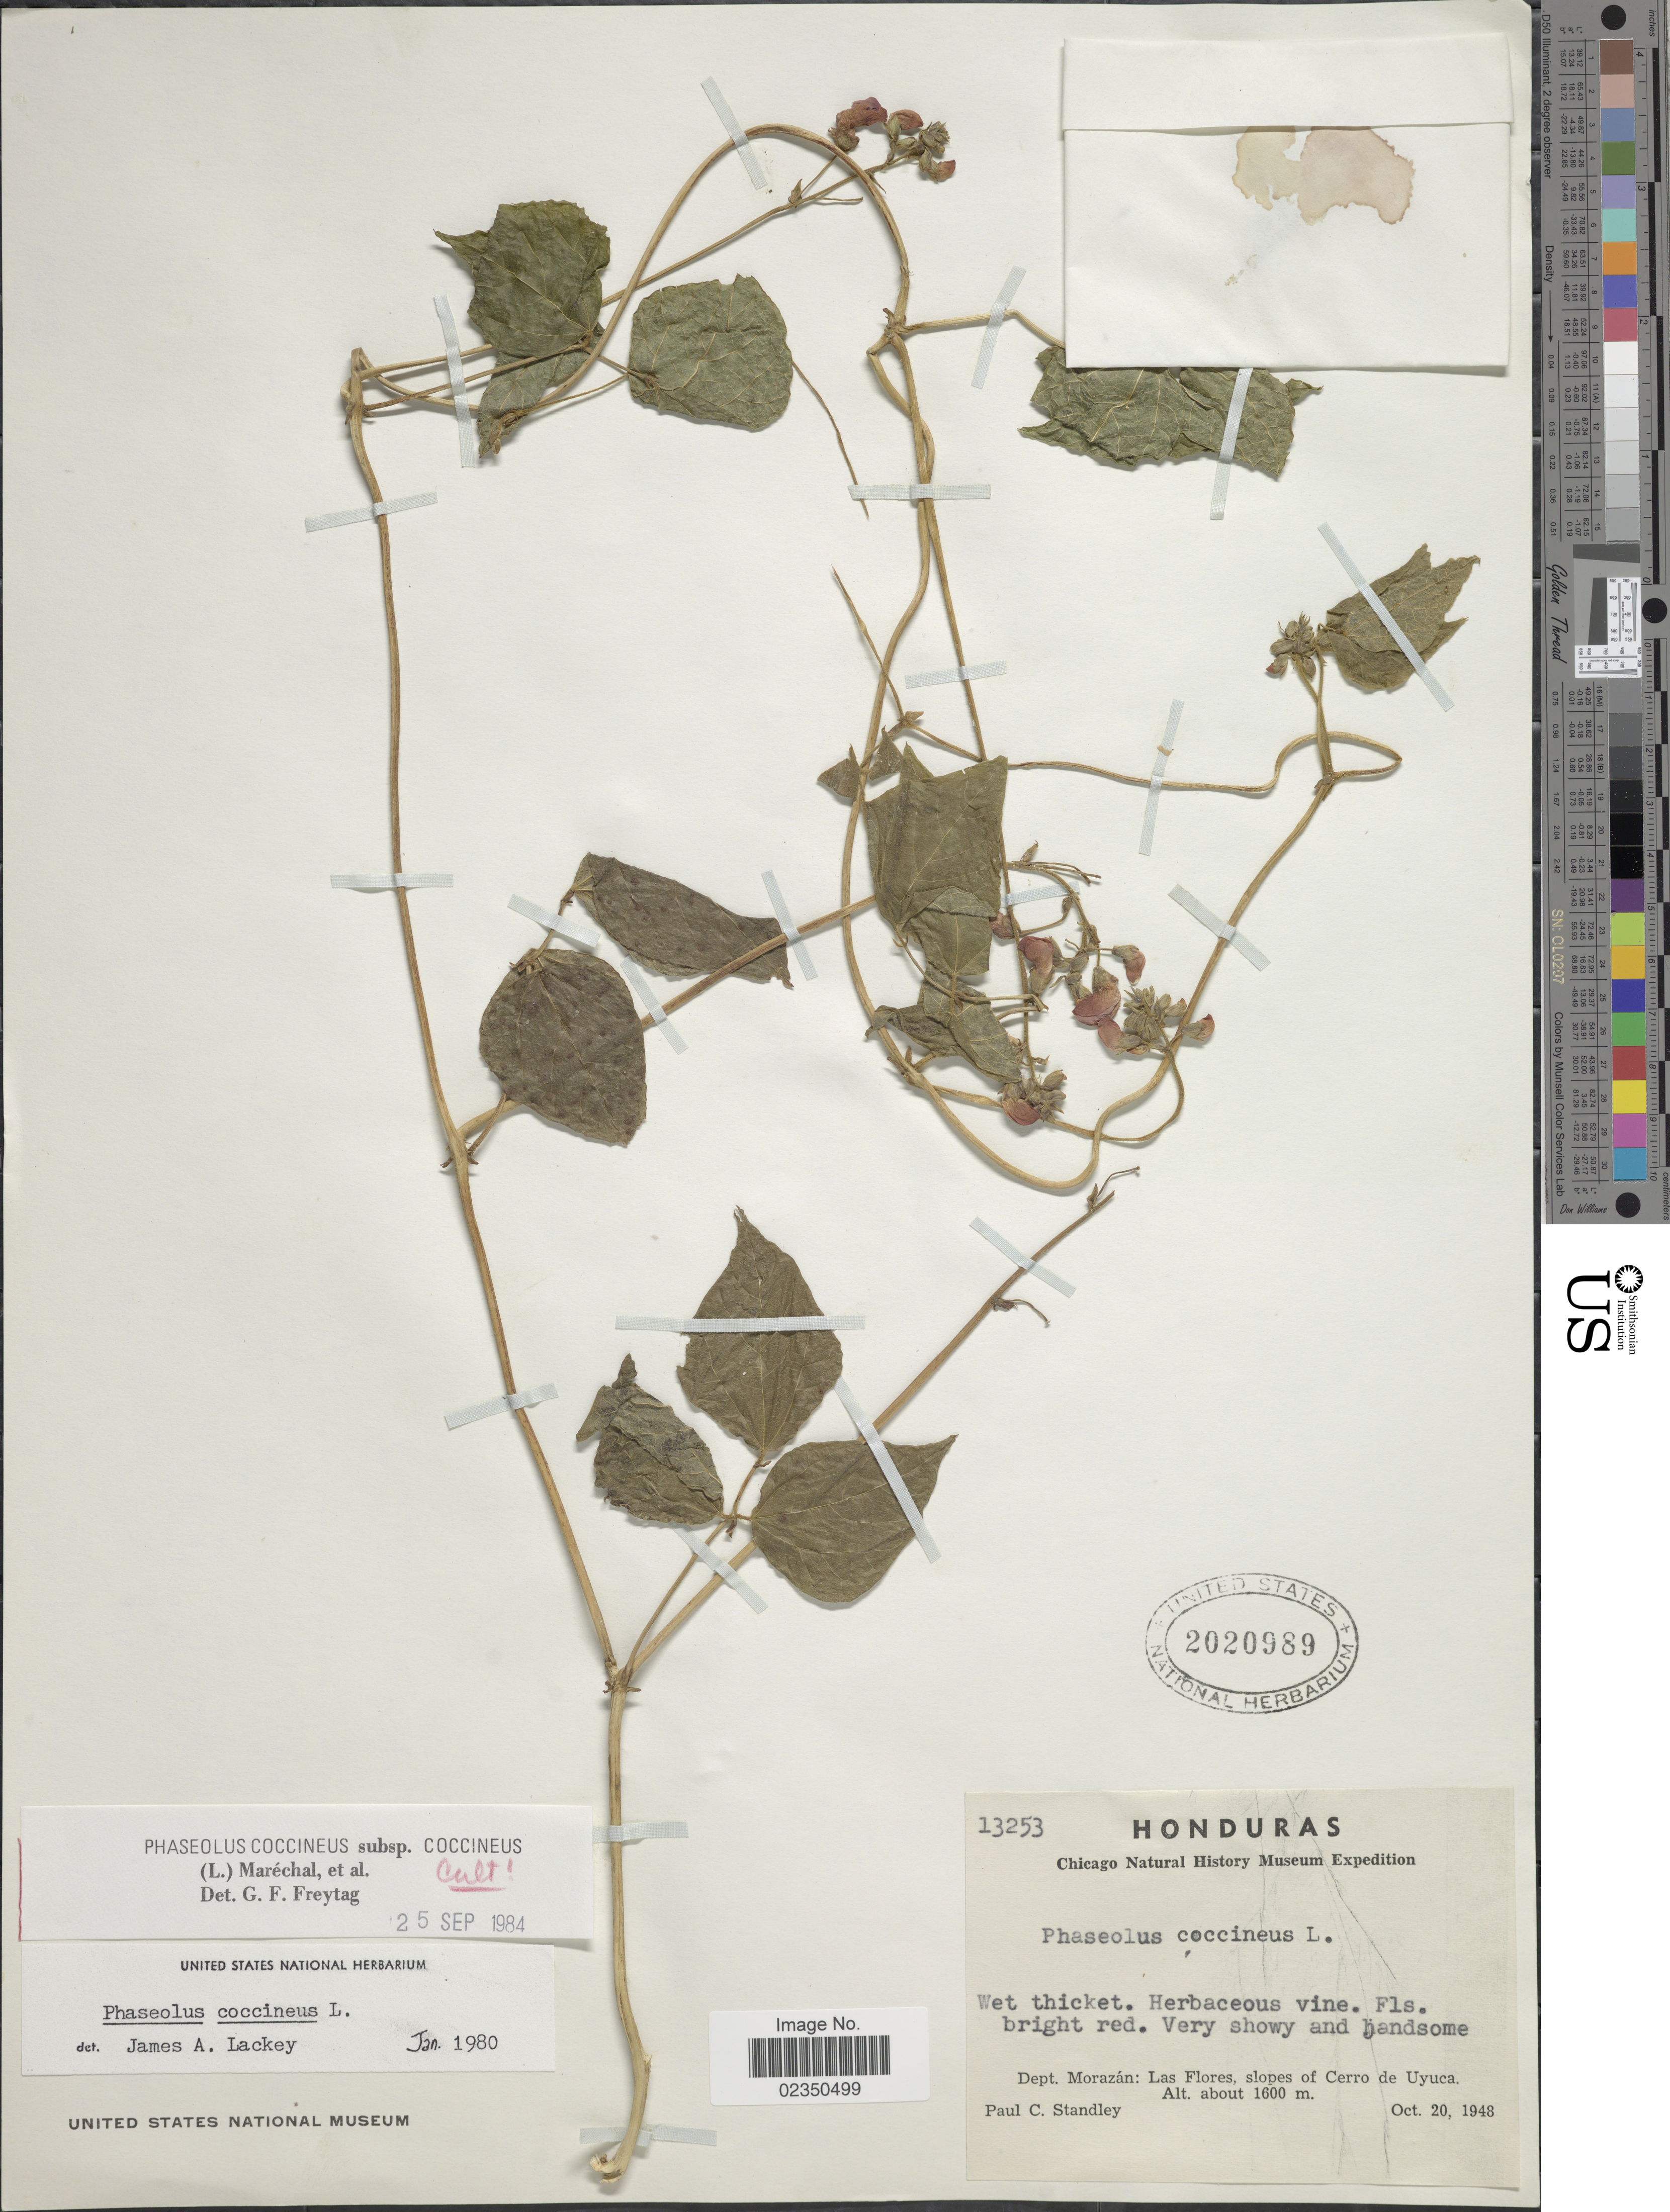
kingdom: Plantae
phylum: Tracheophyta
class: Magnoliopsida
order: Fabales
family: Fabaceae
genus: Phaseolus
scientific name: Phaseolus coccineus subsp. coccineus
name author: L.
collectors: P. C. Standley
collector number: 13253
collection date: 1948-10-20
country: Honduras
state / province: Fco. Morazán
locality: Morazan: Las Flores, slopes of Cerro de Uyuca.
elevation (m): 1600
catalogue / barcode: US 2020989